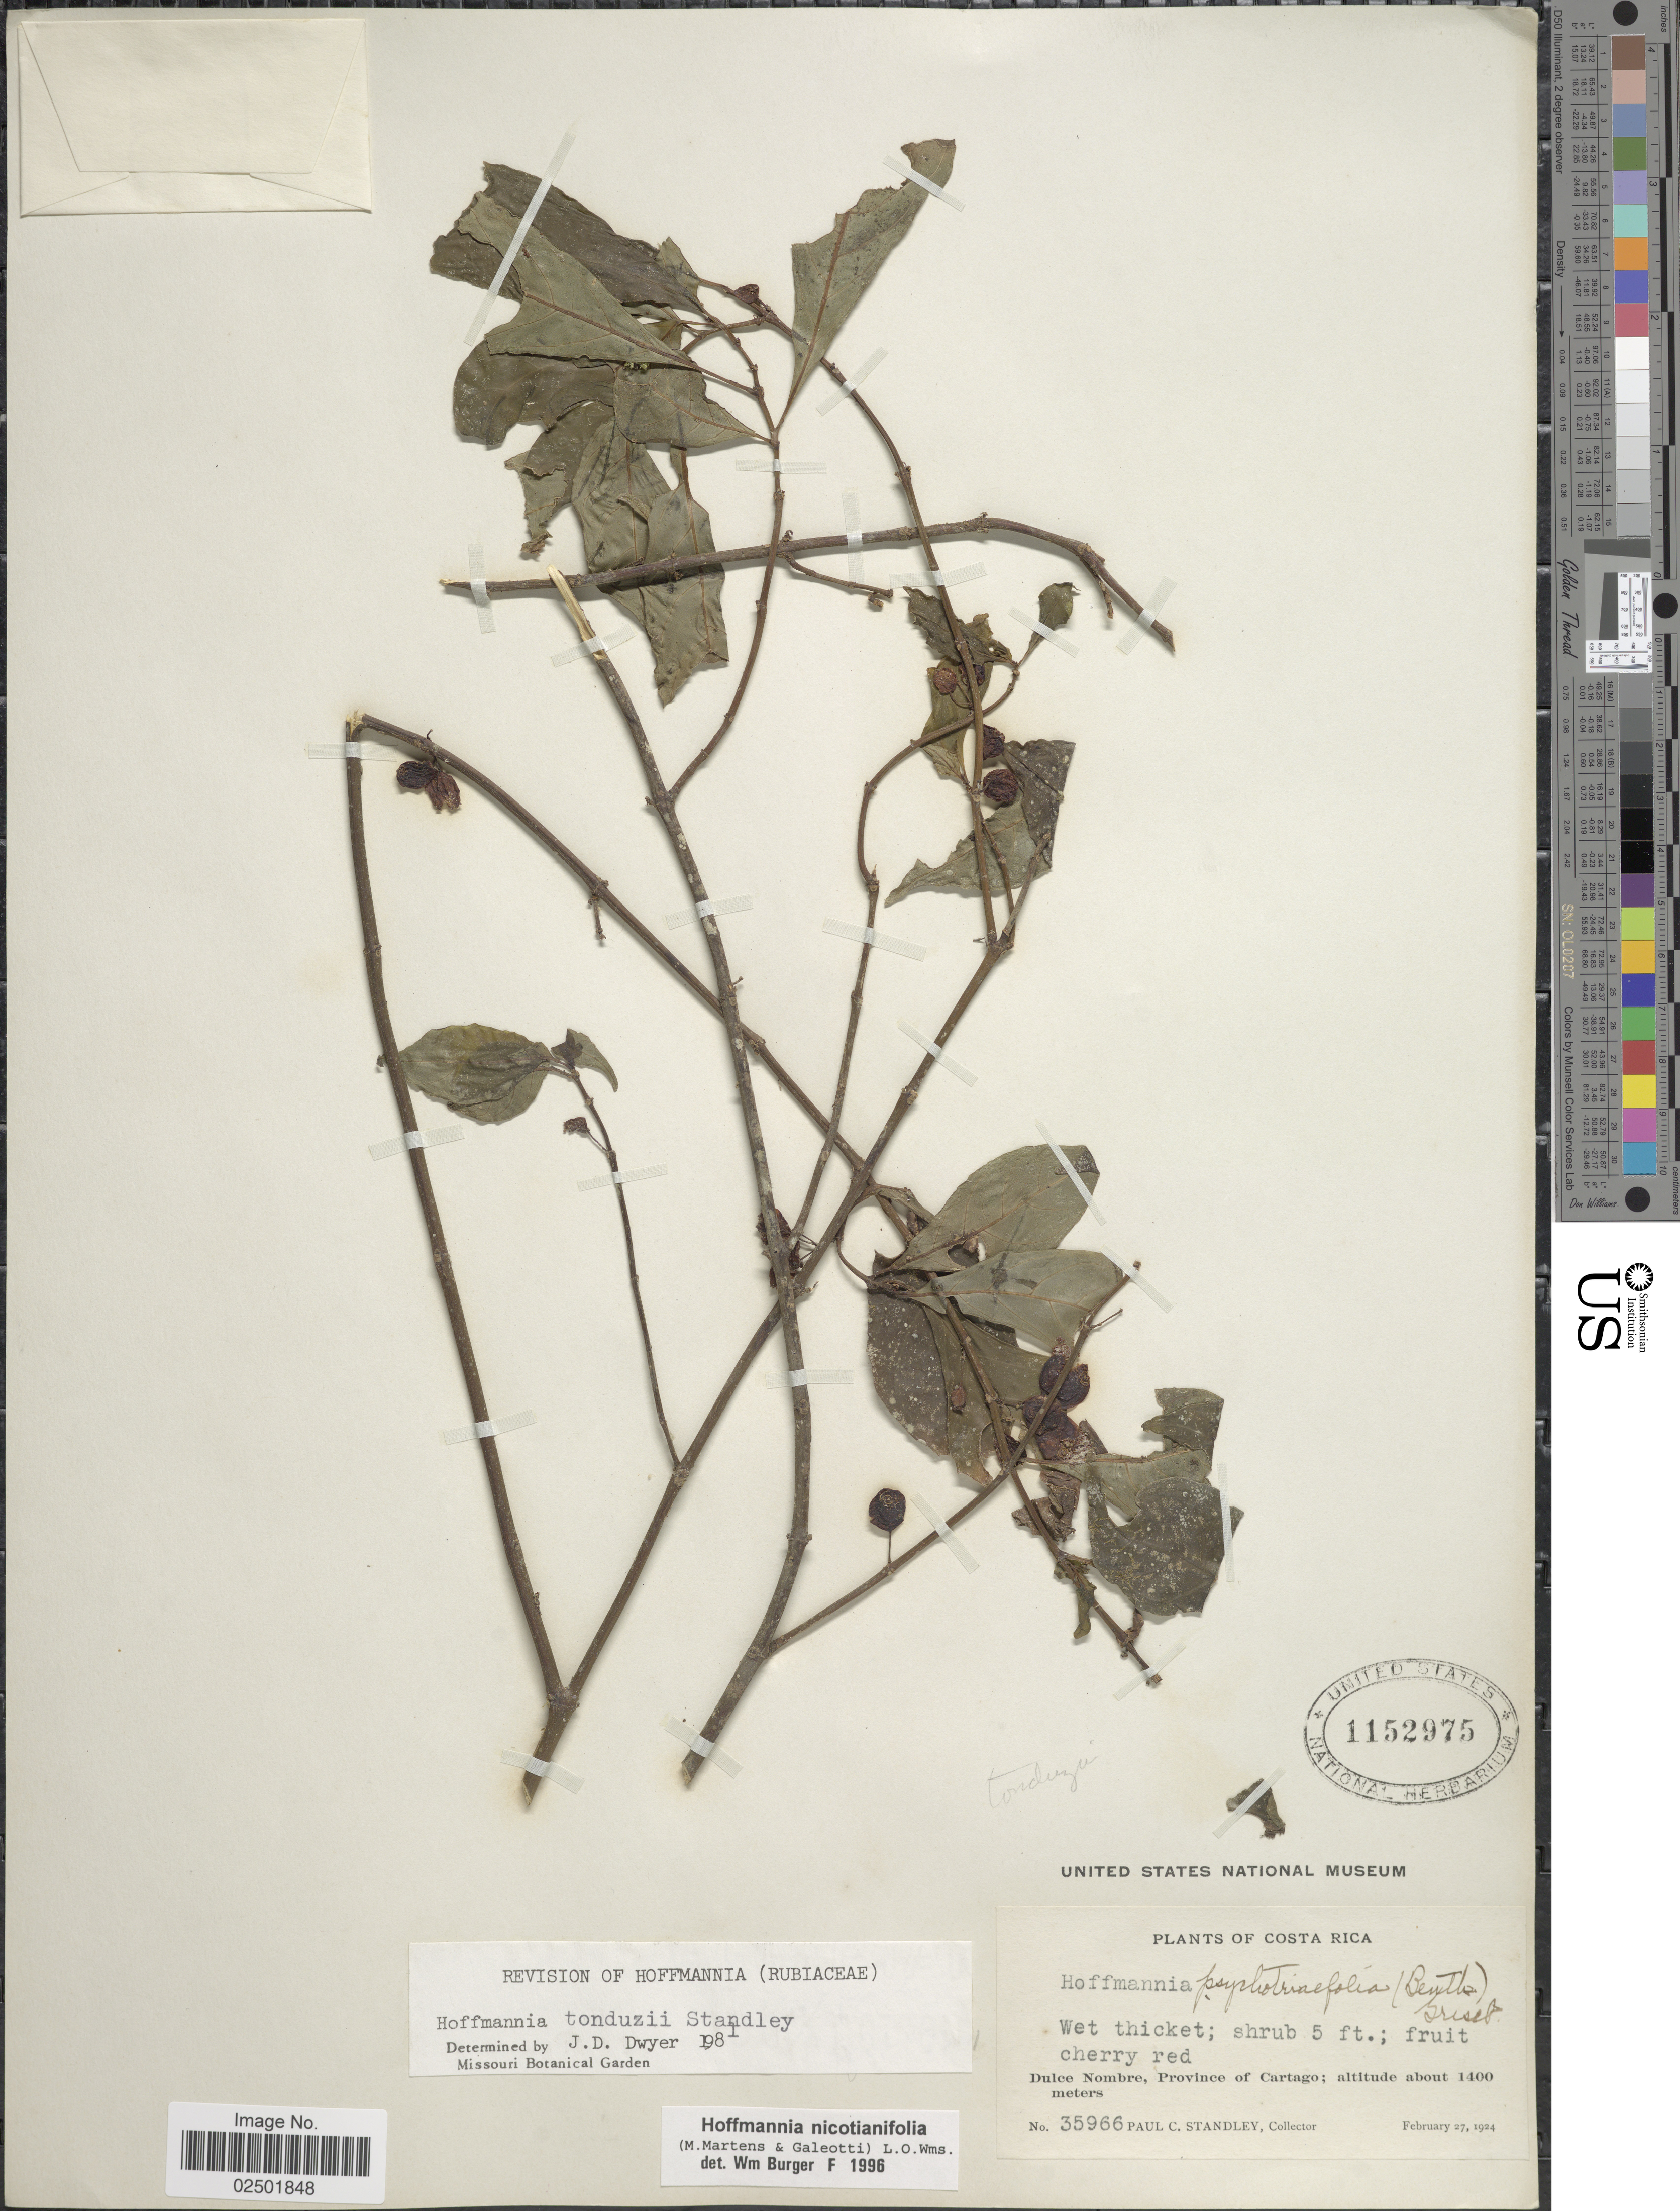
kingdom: Plantae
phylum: Tracheophyta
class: Magnoliopsida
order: Gentianales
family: Rubiaceae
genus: Hoffmannia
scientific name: Hoffmannia nicotianifolia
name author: (M. Martens & Galeoti) L.O. Williams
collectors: P. C. Standley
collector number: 35966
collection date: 1924-02-27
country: Costa Rica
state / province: Cartago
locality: Dulce Nombre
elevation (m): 1400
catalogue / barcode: US 1152975